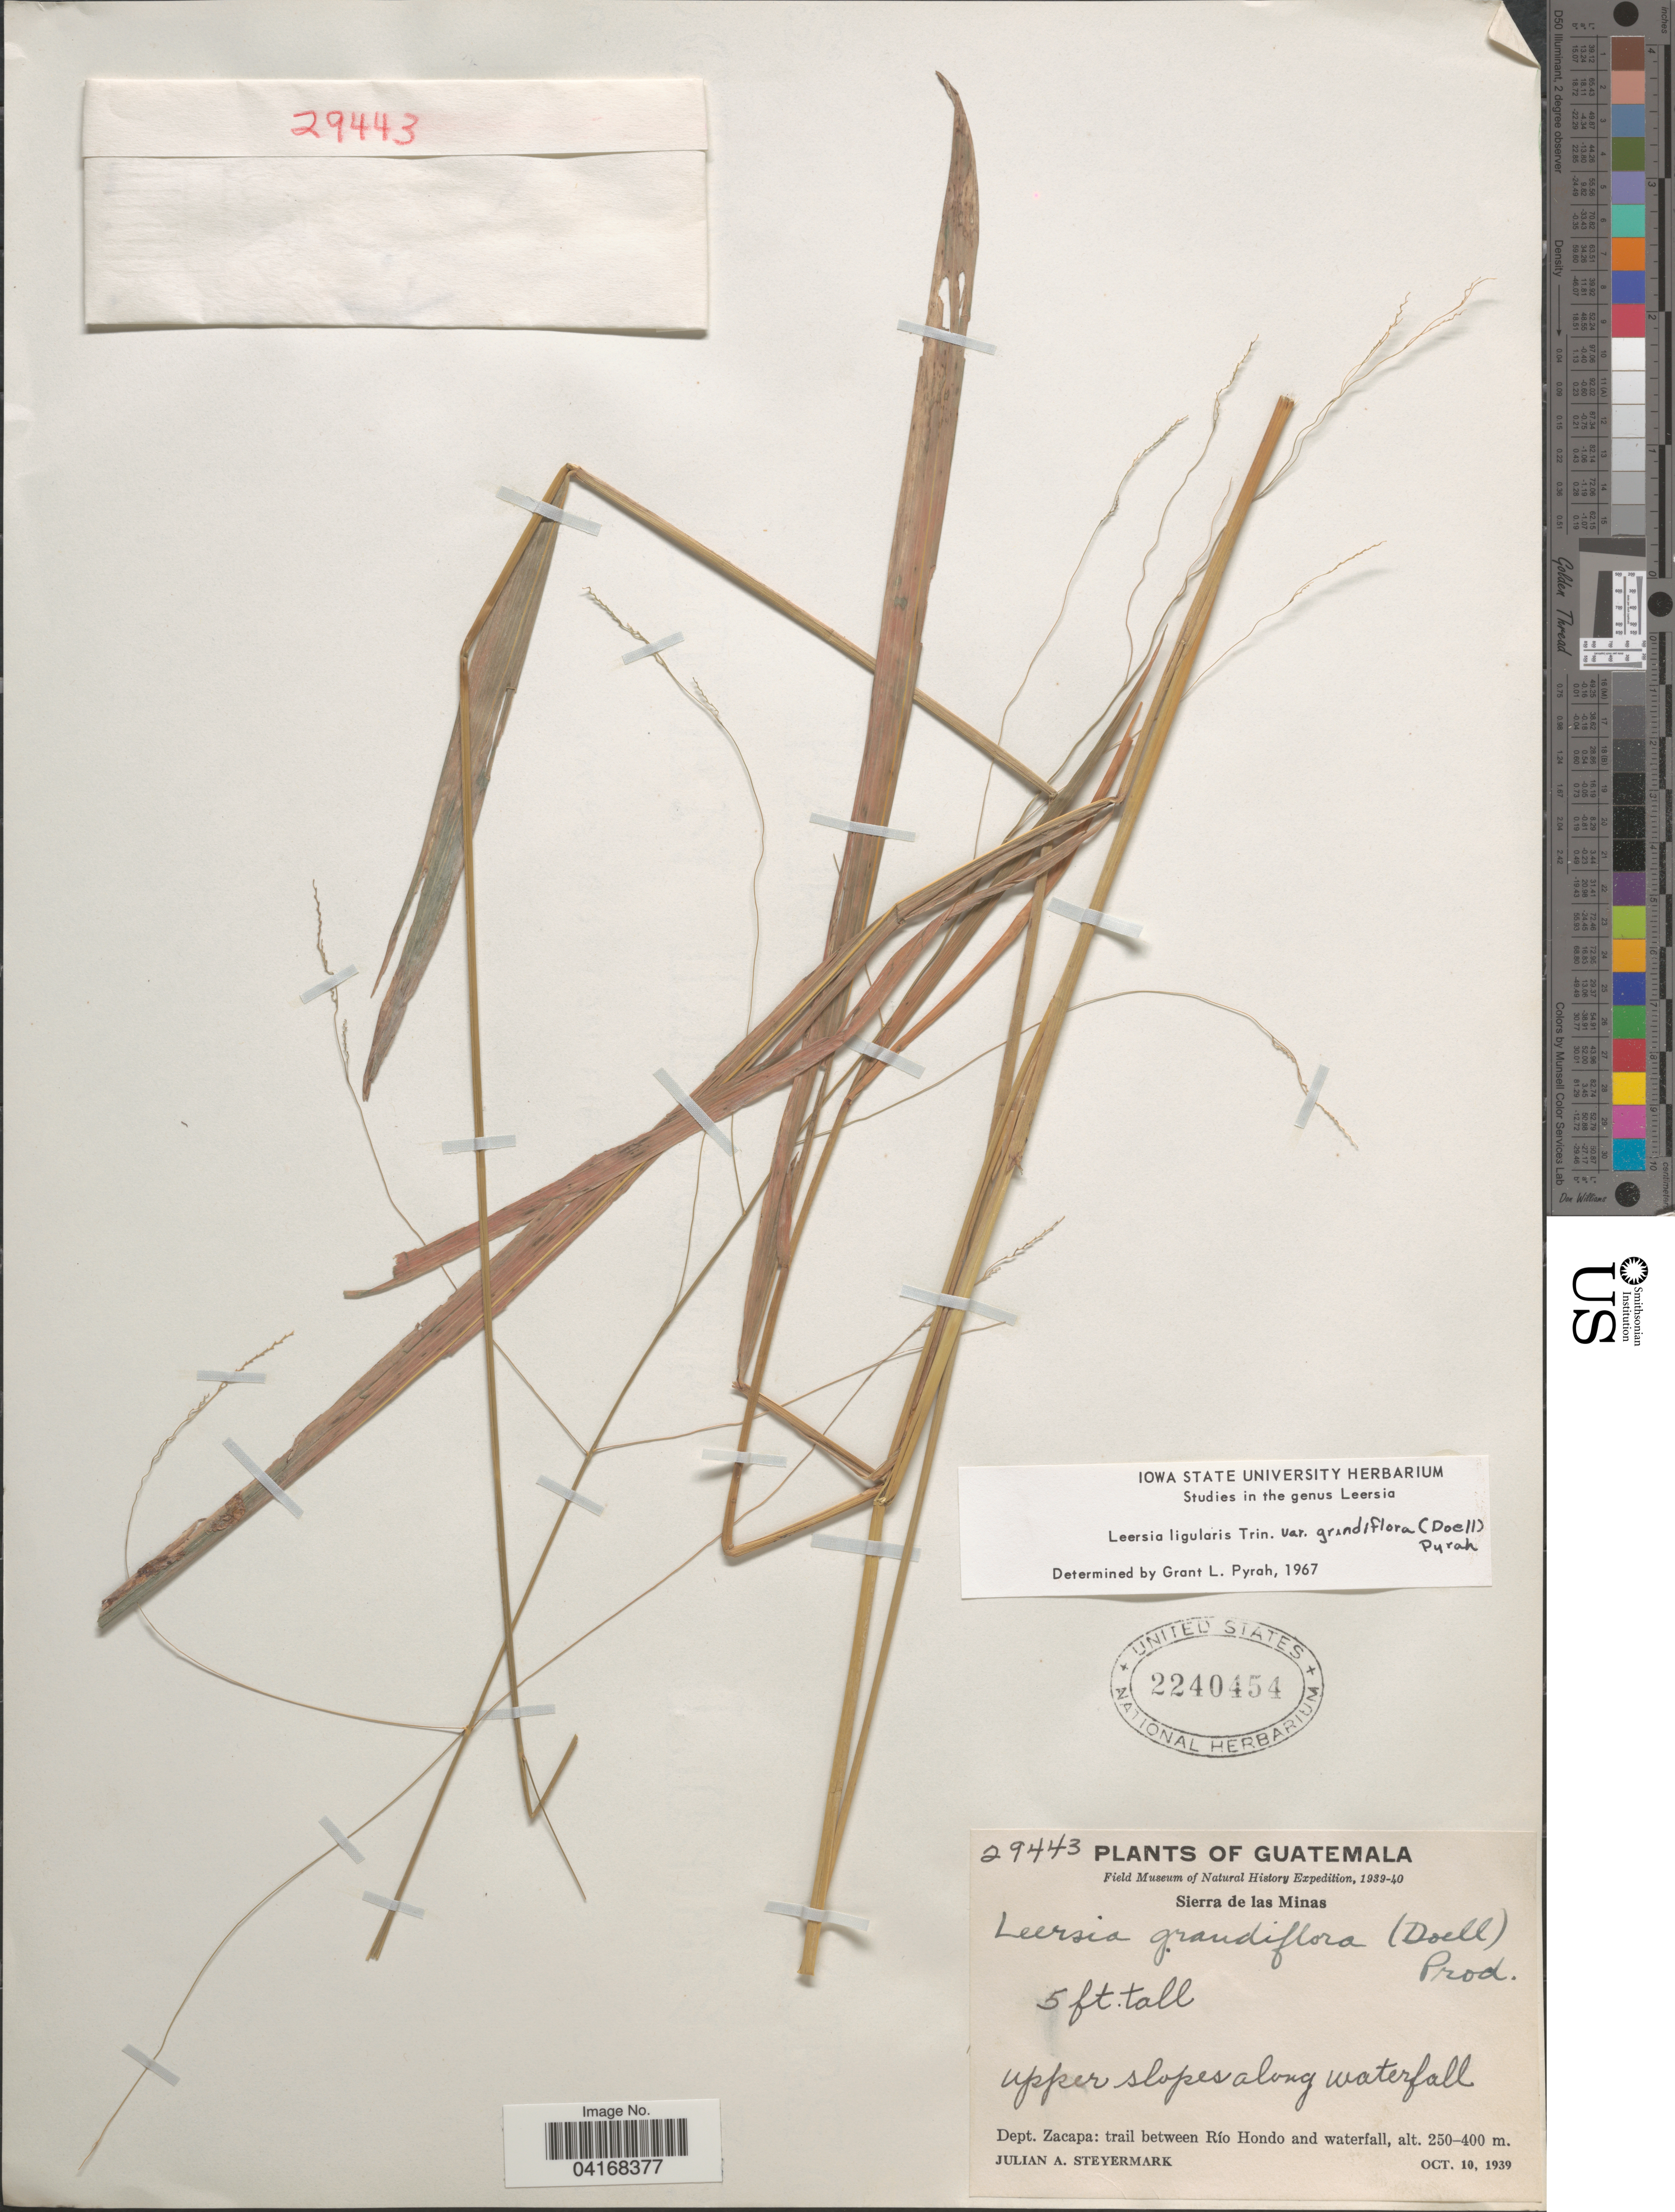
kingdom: Plantae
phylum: Tracheophyta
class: Liliopsida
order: Poales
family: Poaceae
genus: Leersia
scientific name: Leersia ligularis var. grandiflora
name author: Döll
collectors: J. Steyermark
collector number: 29443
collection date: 1939-10-10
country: Guatemala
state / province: Zacapa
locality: Field Museum of Natural History Expedition, 1939-40. Sierra de las Minas. Upper slopes along waterfall. Dept. Zacapa: trail between Río Hondo and waterfall.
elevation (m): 250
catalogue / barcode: US 2240454